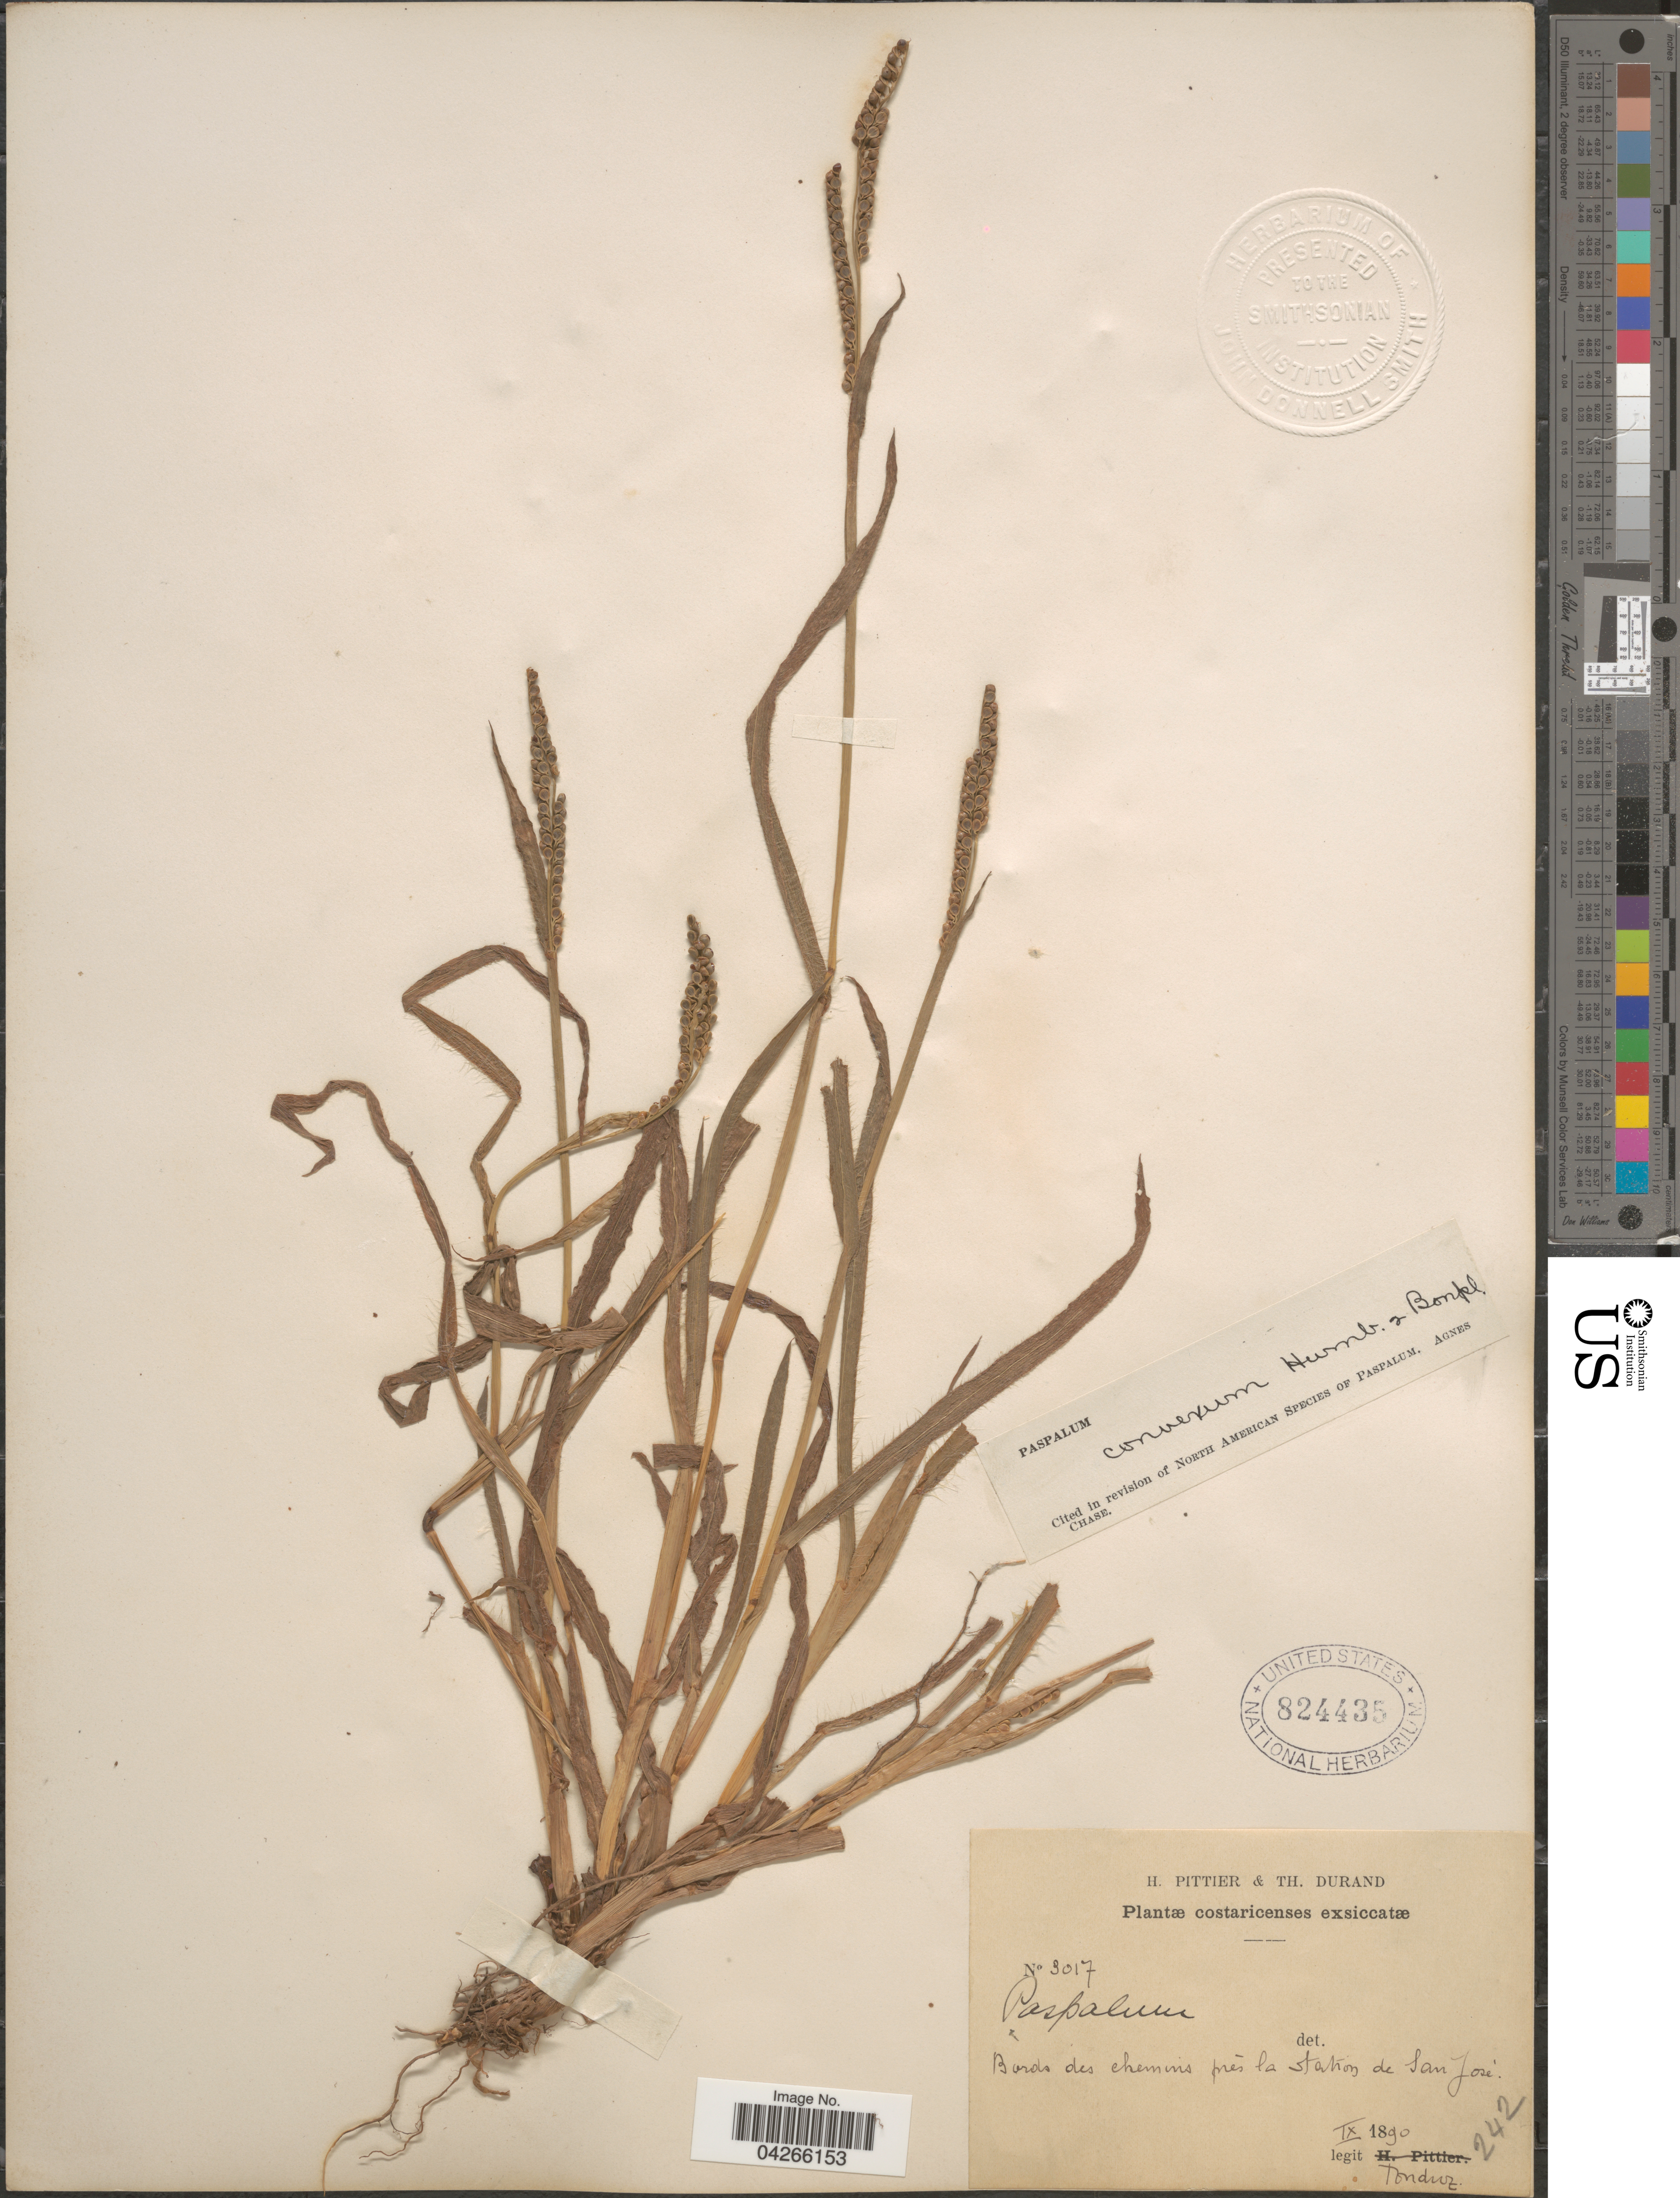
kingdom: Plantae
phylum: Tracheophyta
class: Liliopsida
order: Poales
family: Poaceae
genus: Paspalum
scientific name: Paspalum convexum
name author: Humb. & Bonpl. ex Flüggé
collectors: Tonduz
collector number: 3017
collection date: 1890-09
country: Costa Rica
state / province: San José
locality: Bords des chemins prés la station de San José.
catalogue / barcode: US 824435